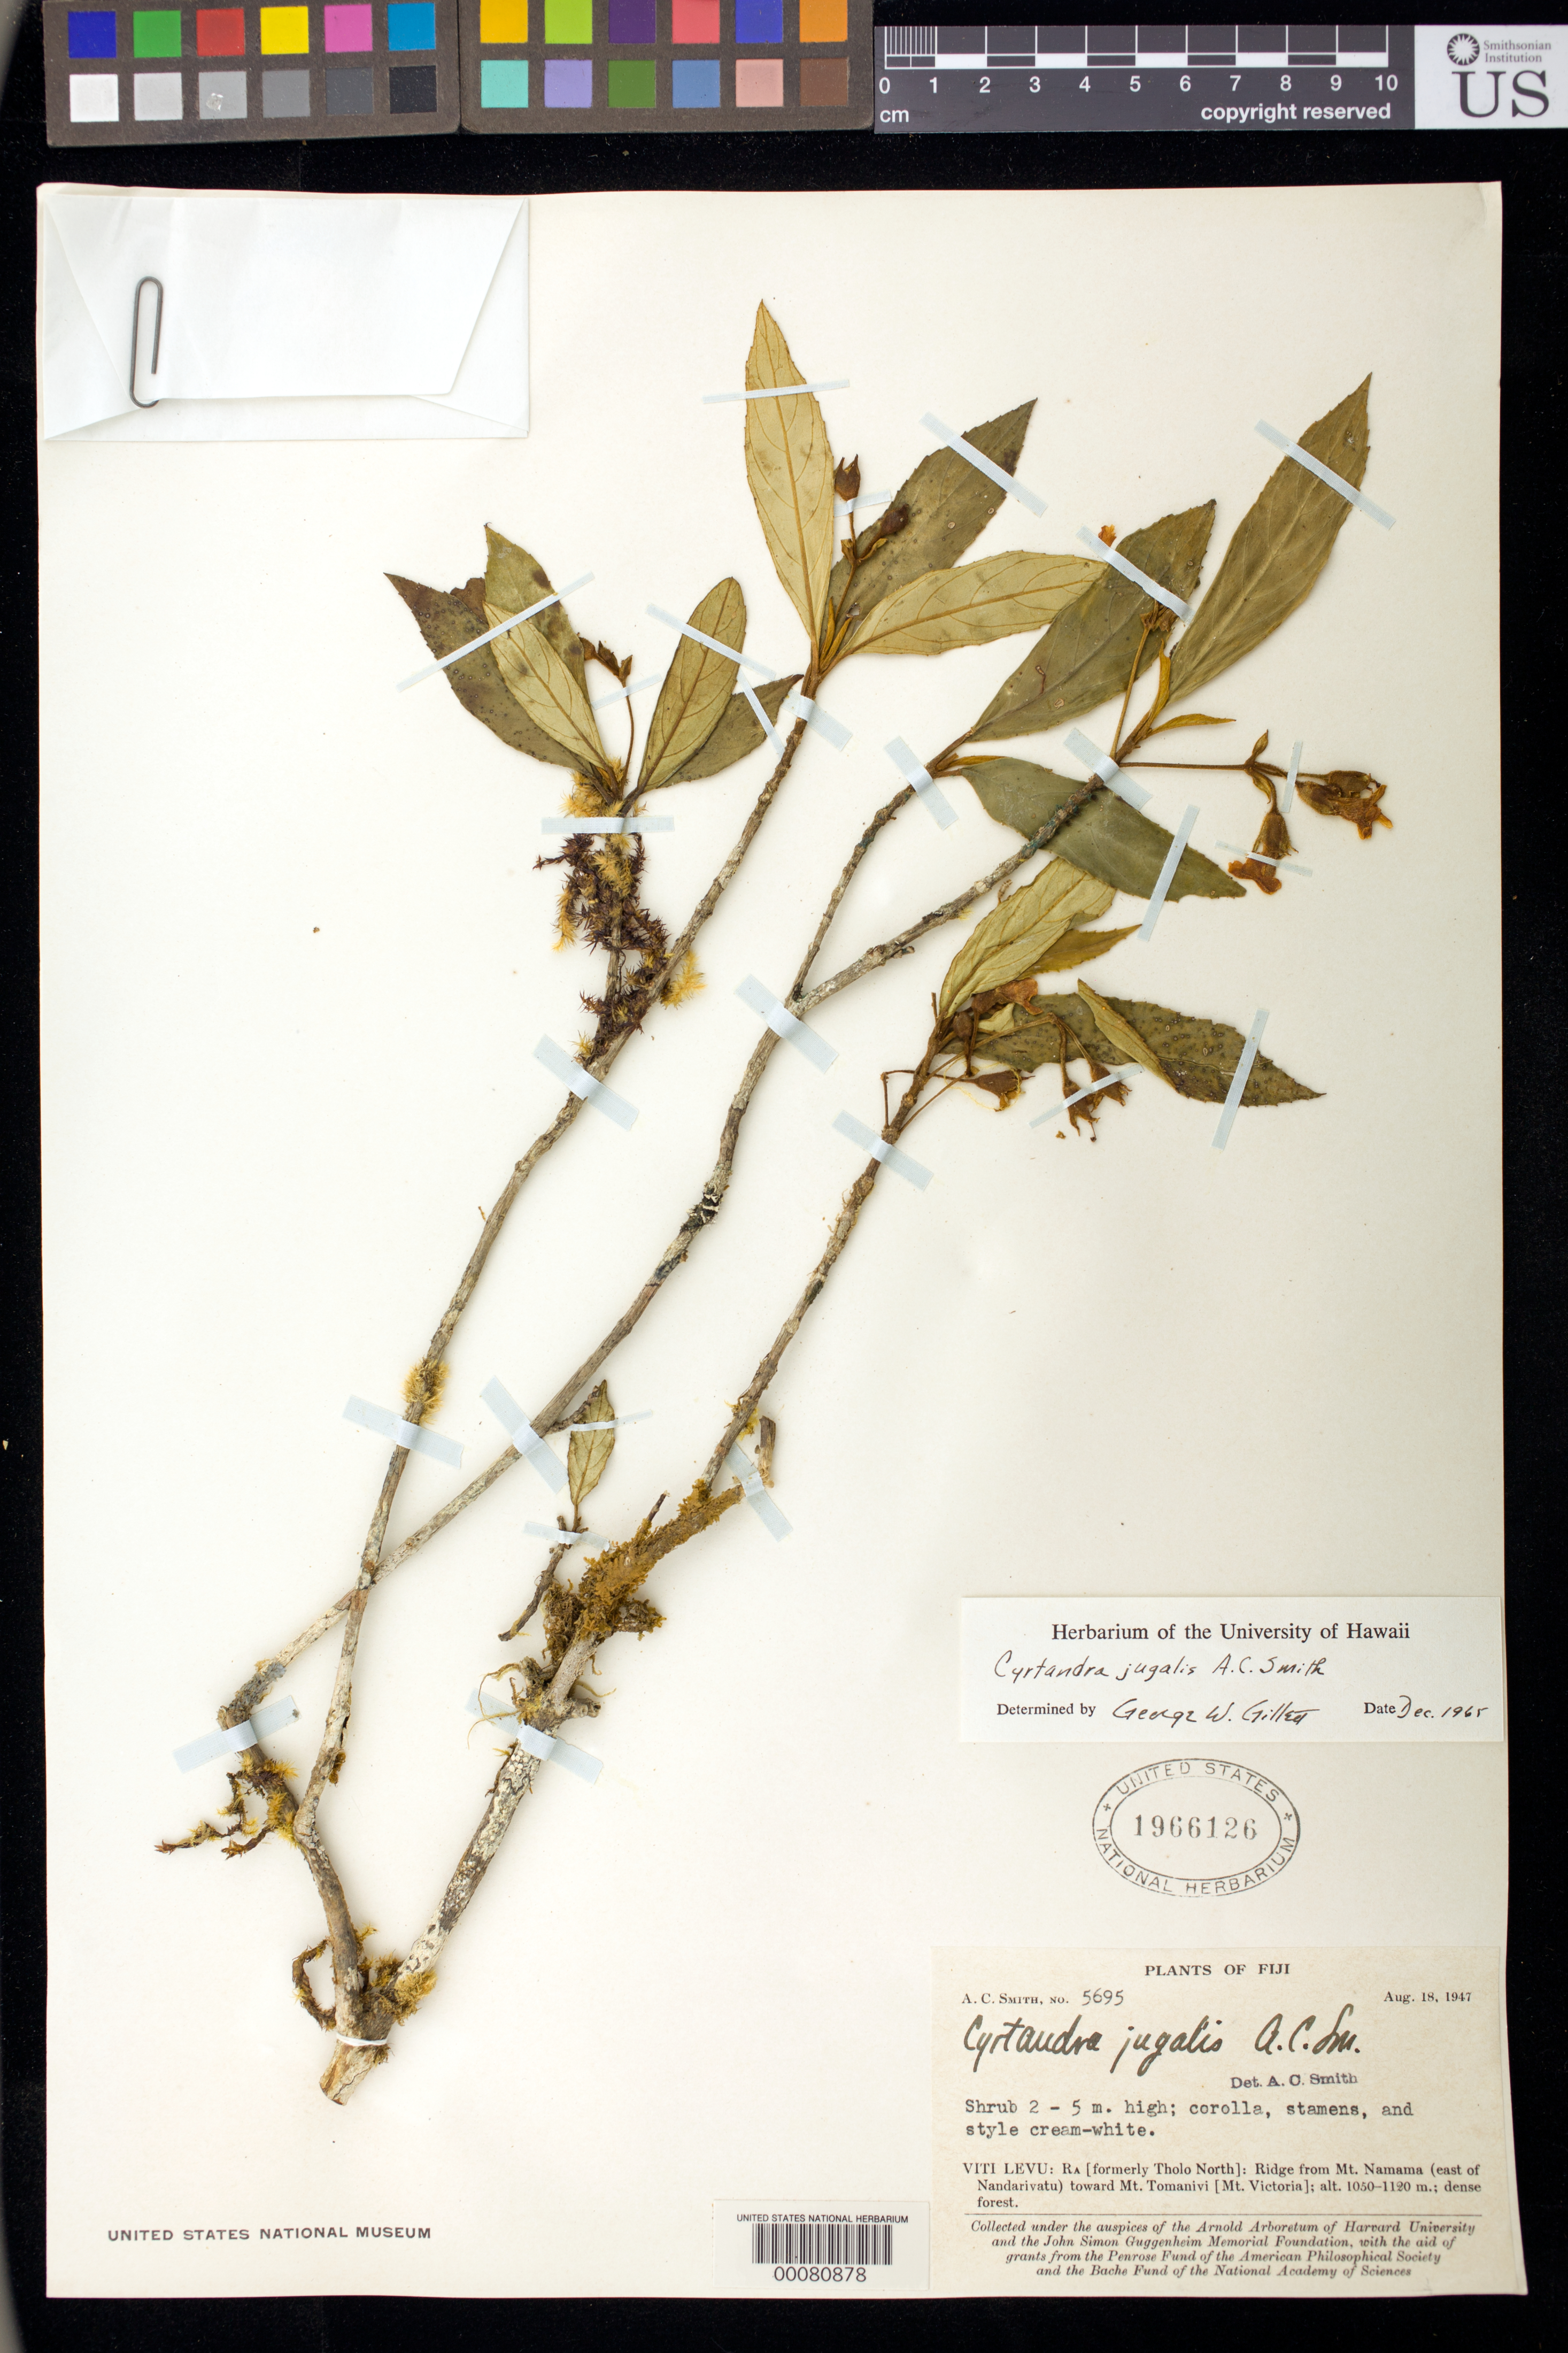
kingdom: Plantae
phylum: Tracheophyta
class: Magnoliopsida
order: Lamiales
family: Gesneriaceae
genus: Cyrtandra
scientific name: Cyrtandra jugalis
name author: A.C. Sm.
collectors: A. C. Smith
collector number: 5695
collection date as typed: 18 Aug 1947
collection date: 1947-08-18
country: Fiji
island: Viti Levu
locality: Ra Ýformerly tholo north¨, ridge from mt namama Ýe of nandarivatu¨ toward mt tomanivi Ýmt victoria¨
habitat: Dense forest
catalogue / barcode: US 1966126